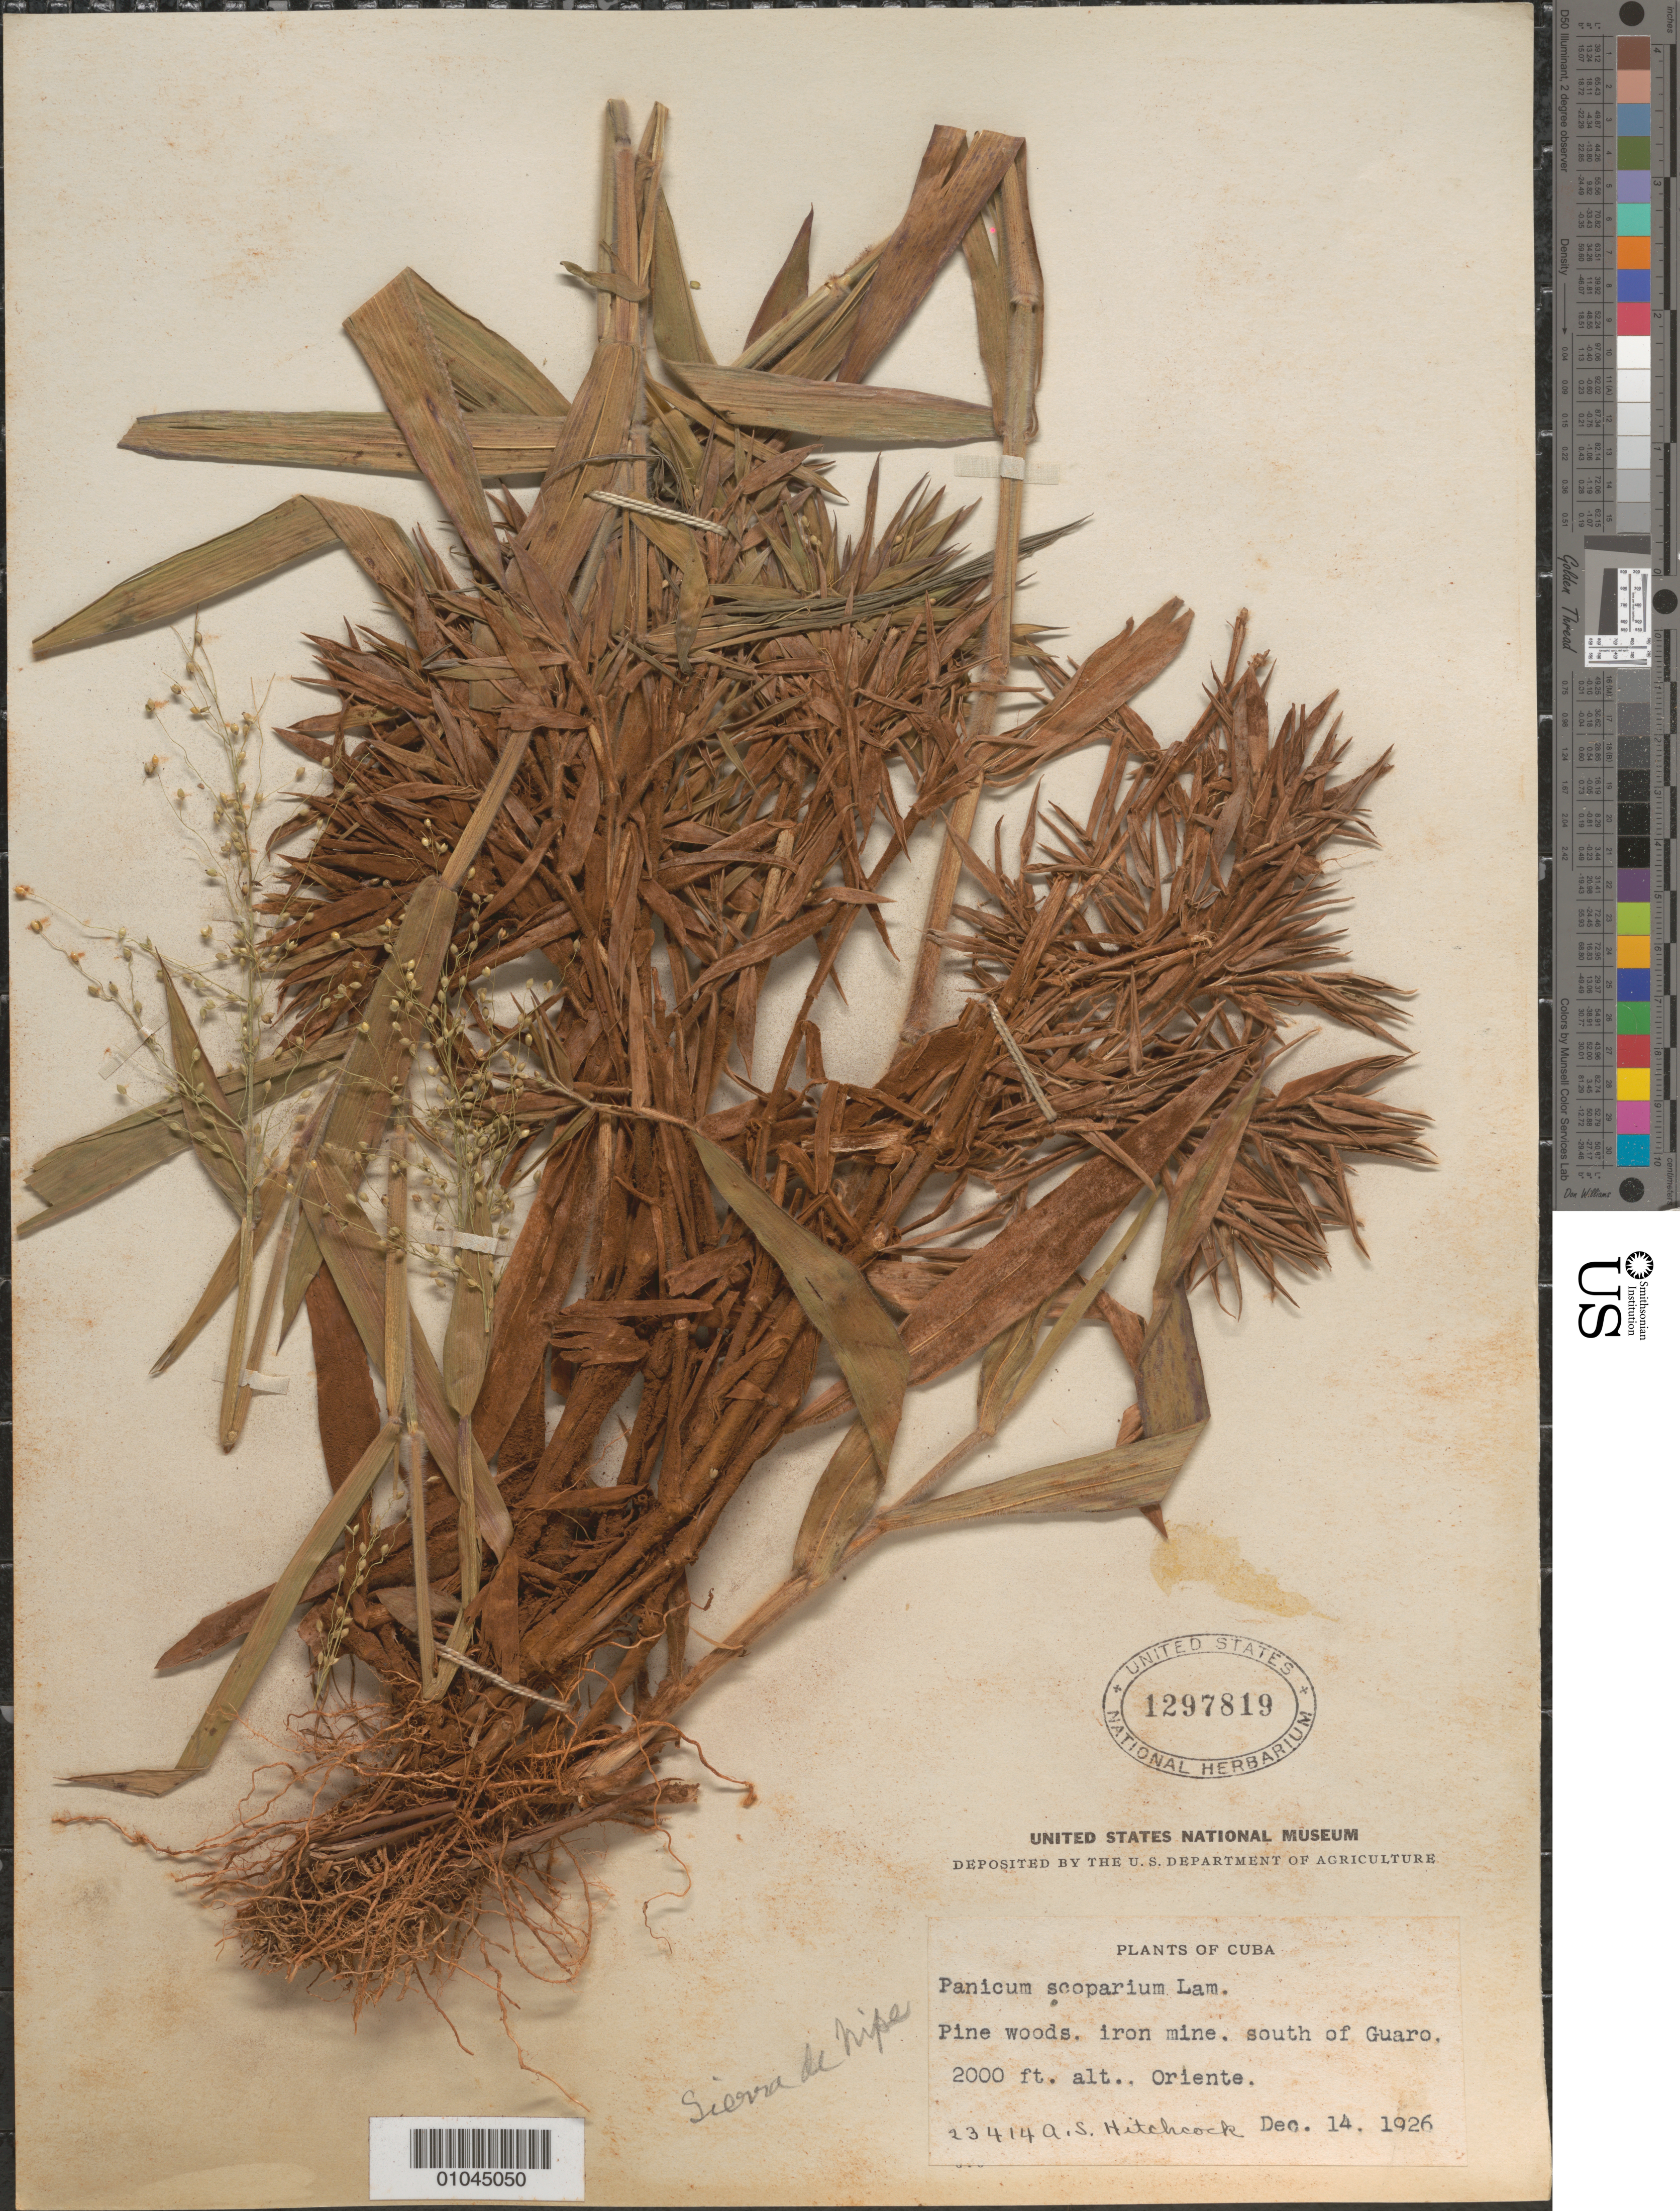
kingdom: Plantae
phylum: Tracheophyta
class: Liliopsida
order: Poales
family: Poaceae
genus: Panicum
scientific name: Panicum scoparium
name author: Lam.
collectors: A. S. Hitchcock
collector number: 23414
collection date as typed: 14 Dec 1926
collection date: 1926-12-14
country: Cuba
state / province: Holguín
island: Cuba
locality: South of Guaro, Sierra de Nipe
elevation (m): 610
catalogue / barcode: US 1297819